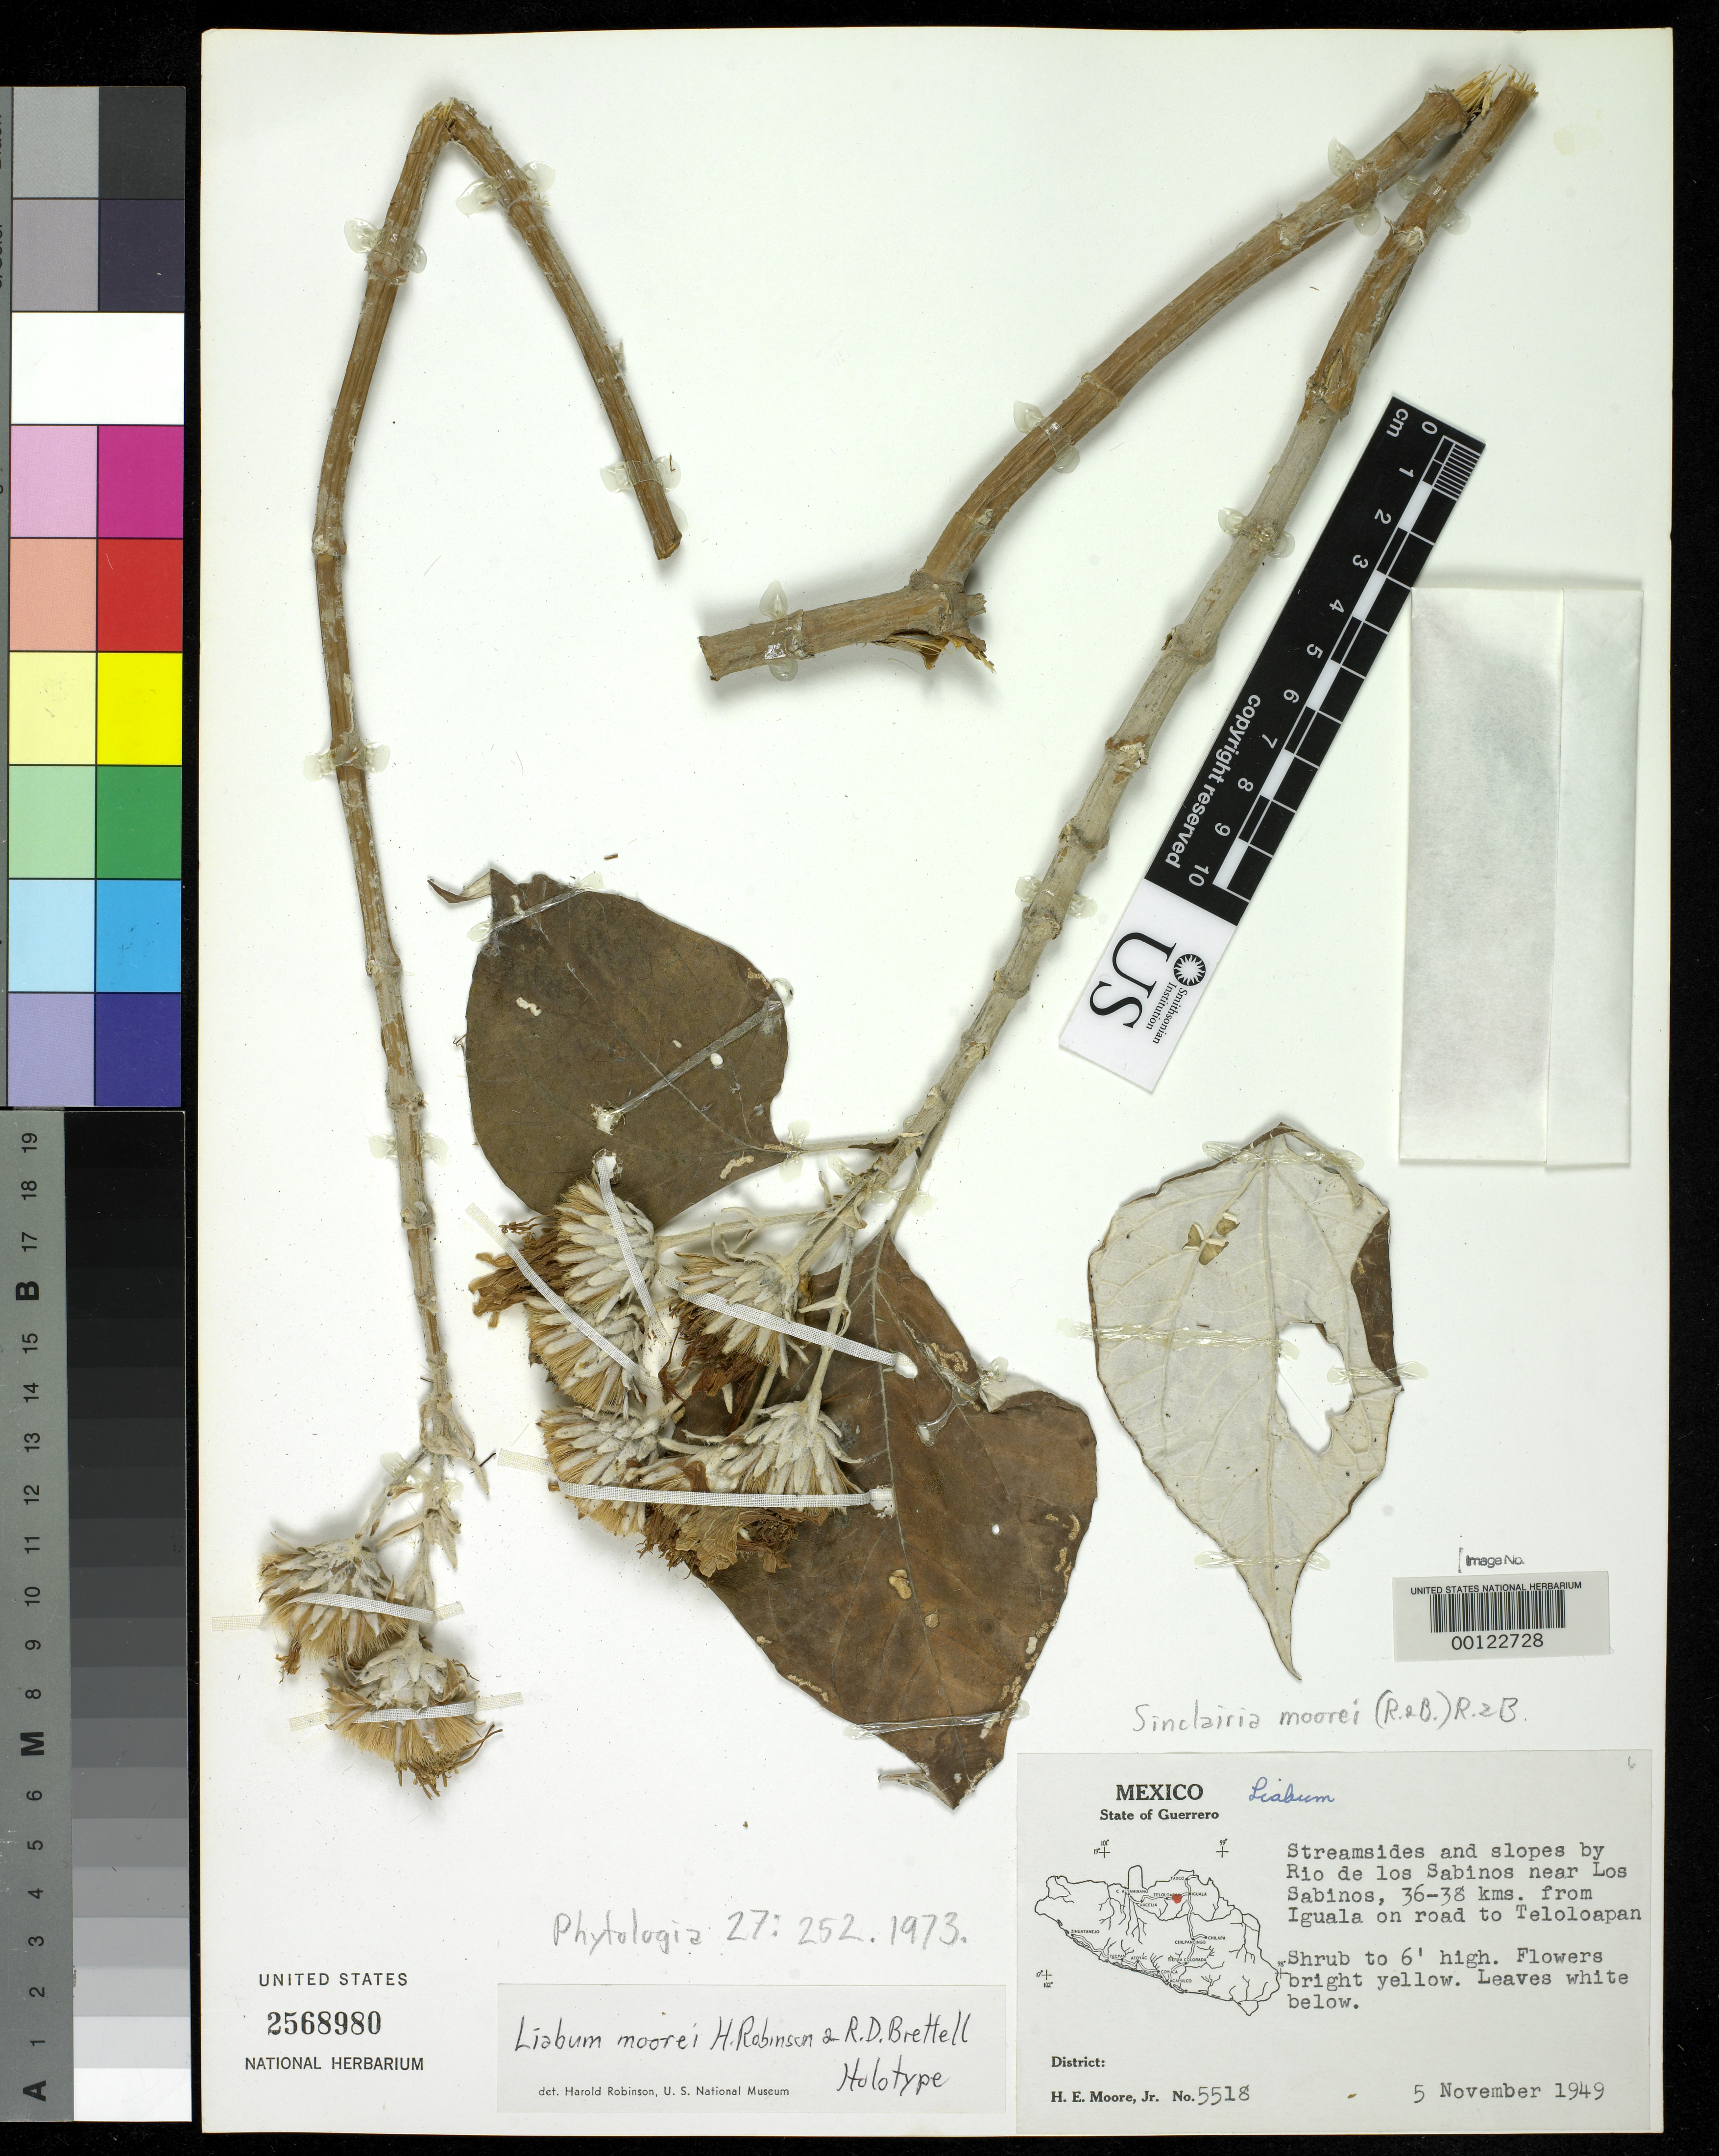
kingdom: Plantae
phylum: Tracheophyta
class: Magnoliopsida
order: Asterales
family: Asteraceae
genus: Liabum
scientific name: Liabum moorei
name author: H. Rob. & Brettell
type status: Holotype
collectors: H. E. Moore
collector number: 5518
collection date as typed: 05 Nov 1949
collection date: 1949-11-05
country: Mexico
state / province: Guerrero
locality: Rio de Los Sabinos, near Los Sabinos, 36-38 km. from Iguala road to Teloloapan.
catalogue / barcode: US 2568980